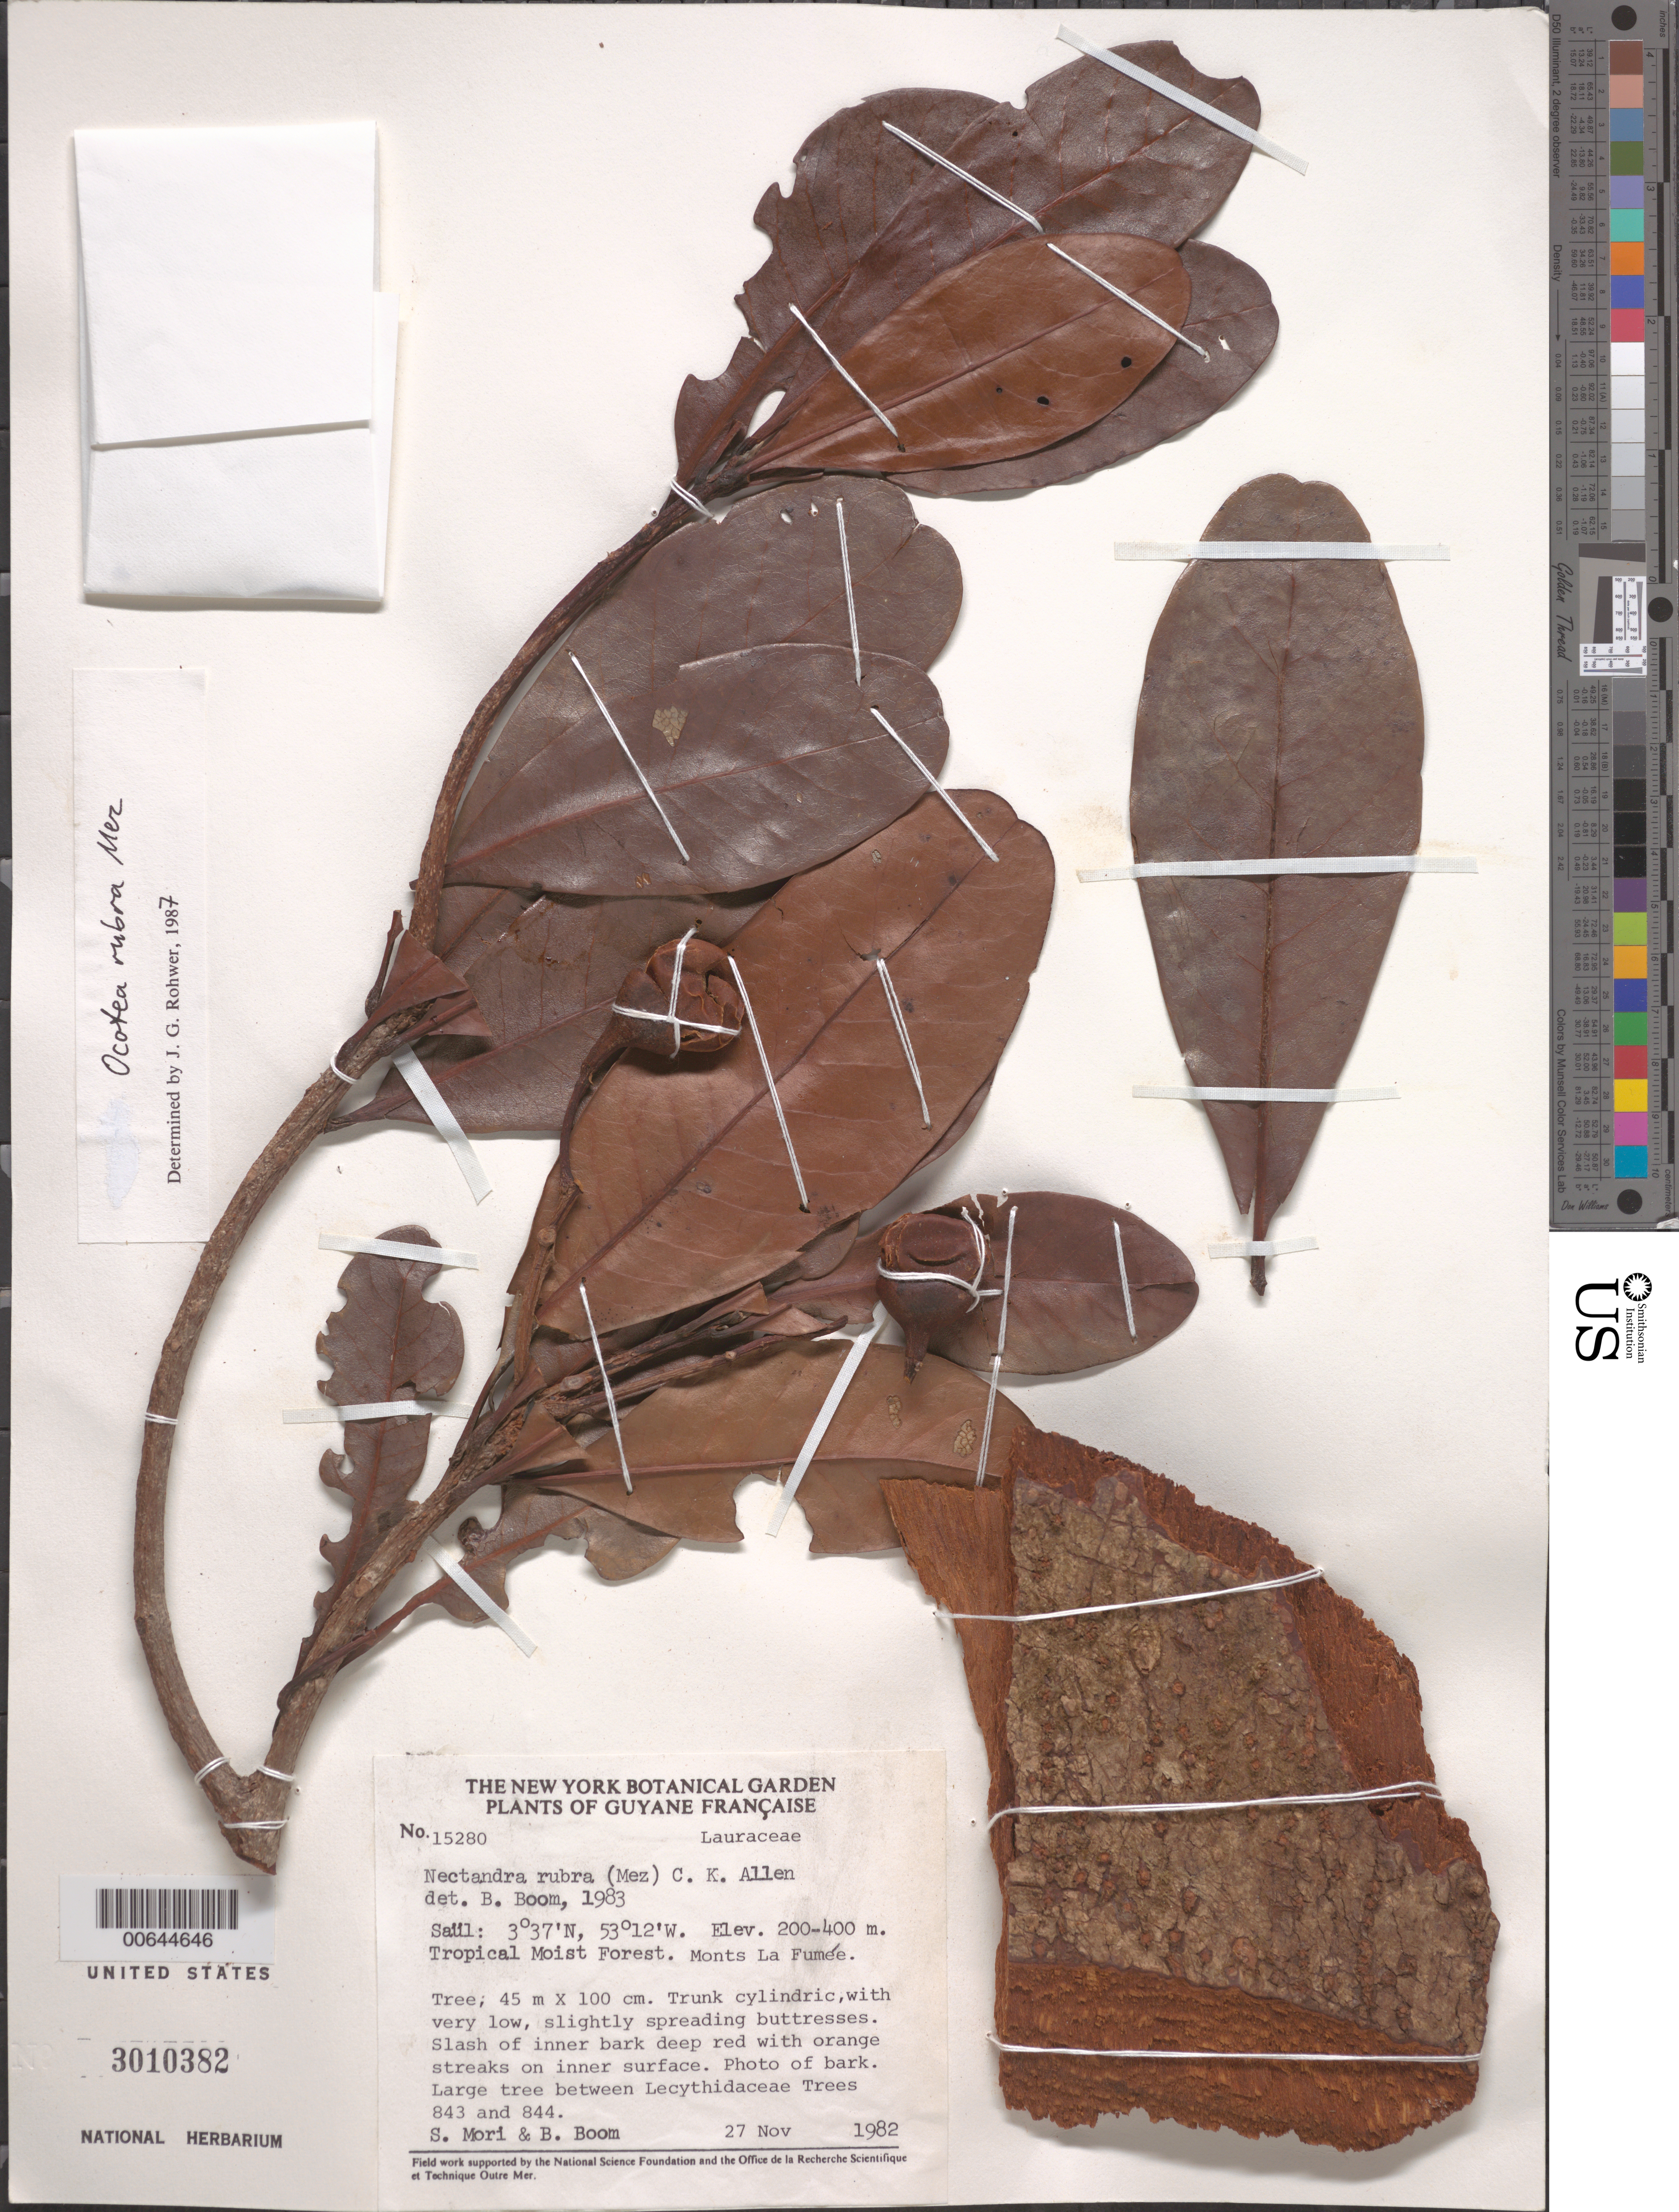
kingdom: Plantae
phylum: Tracheophyta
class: Magnoliopsida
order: Laurales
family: Lauraceae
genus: Ocotea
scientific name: Ocotea rubra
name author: Mez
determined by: Rohwer, J. G.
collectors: S. Mori & B. M. Boom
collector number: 15280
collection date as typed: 27-Nov-82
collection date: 1982-11-27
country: French Guiana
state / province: Saint-Laurent-du-Maroni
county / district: Saül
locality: Saül, Monts La Fumée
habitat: Tropical moist forest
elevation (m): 200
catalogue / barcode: US 3010382